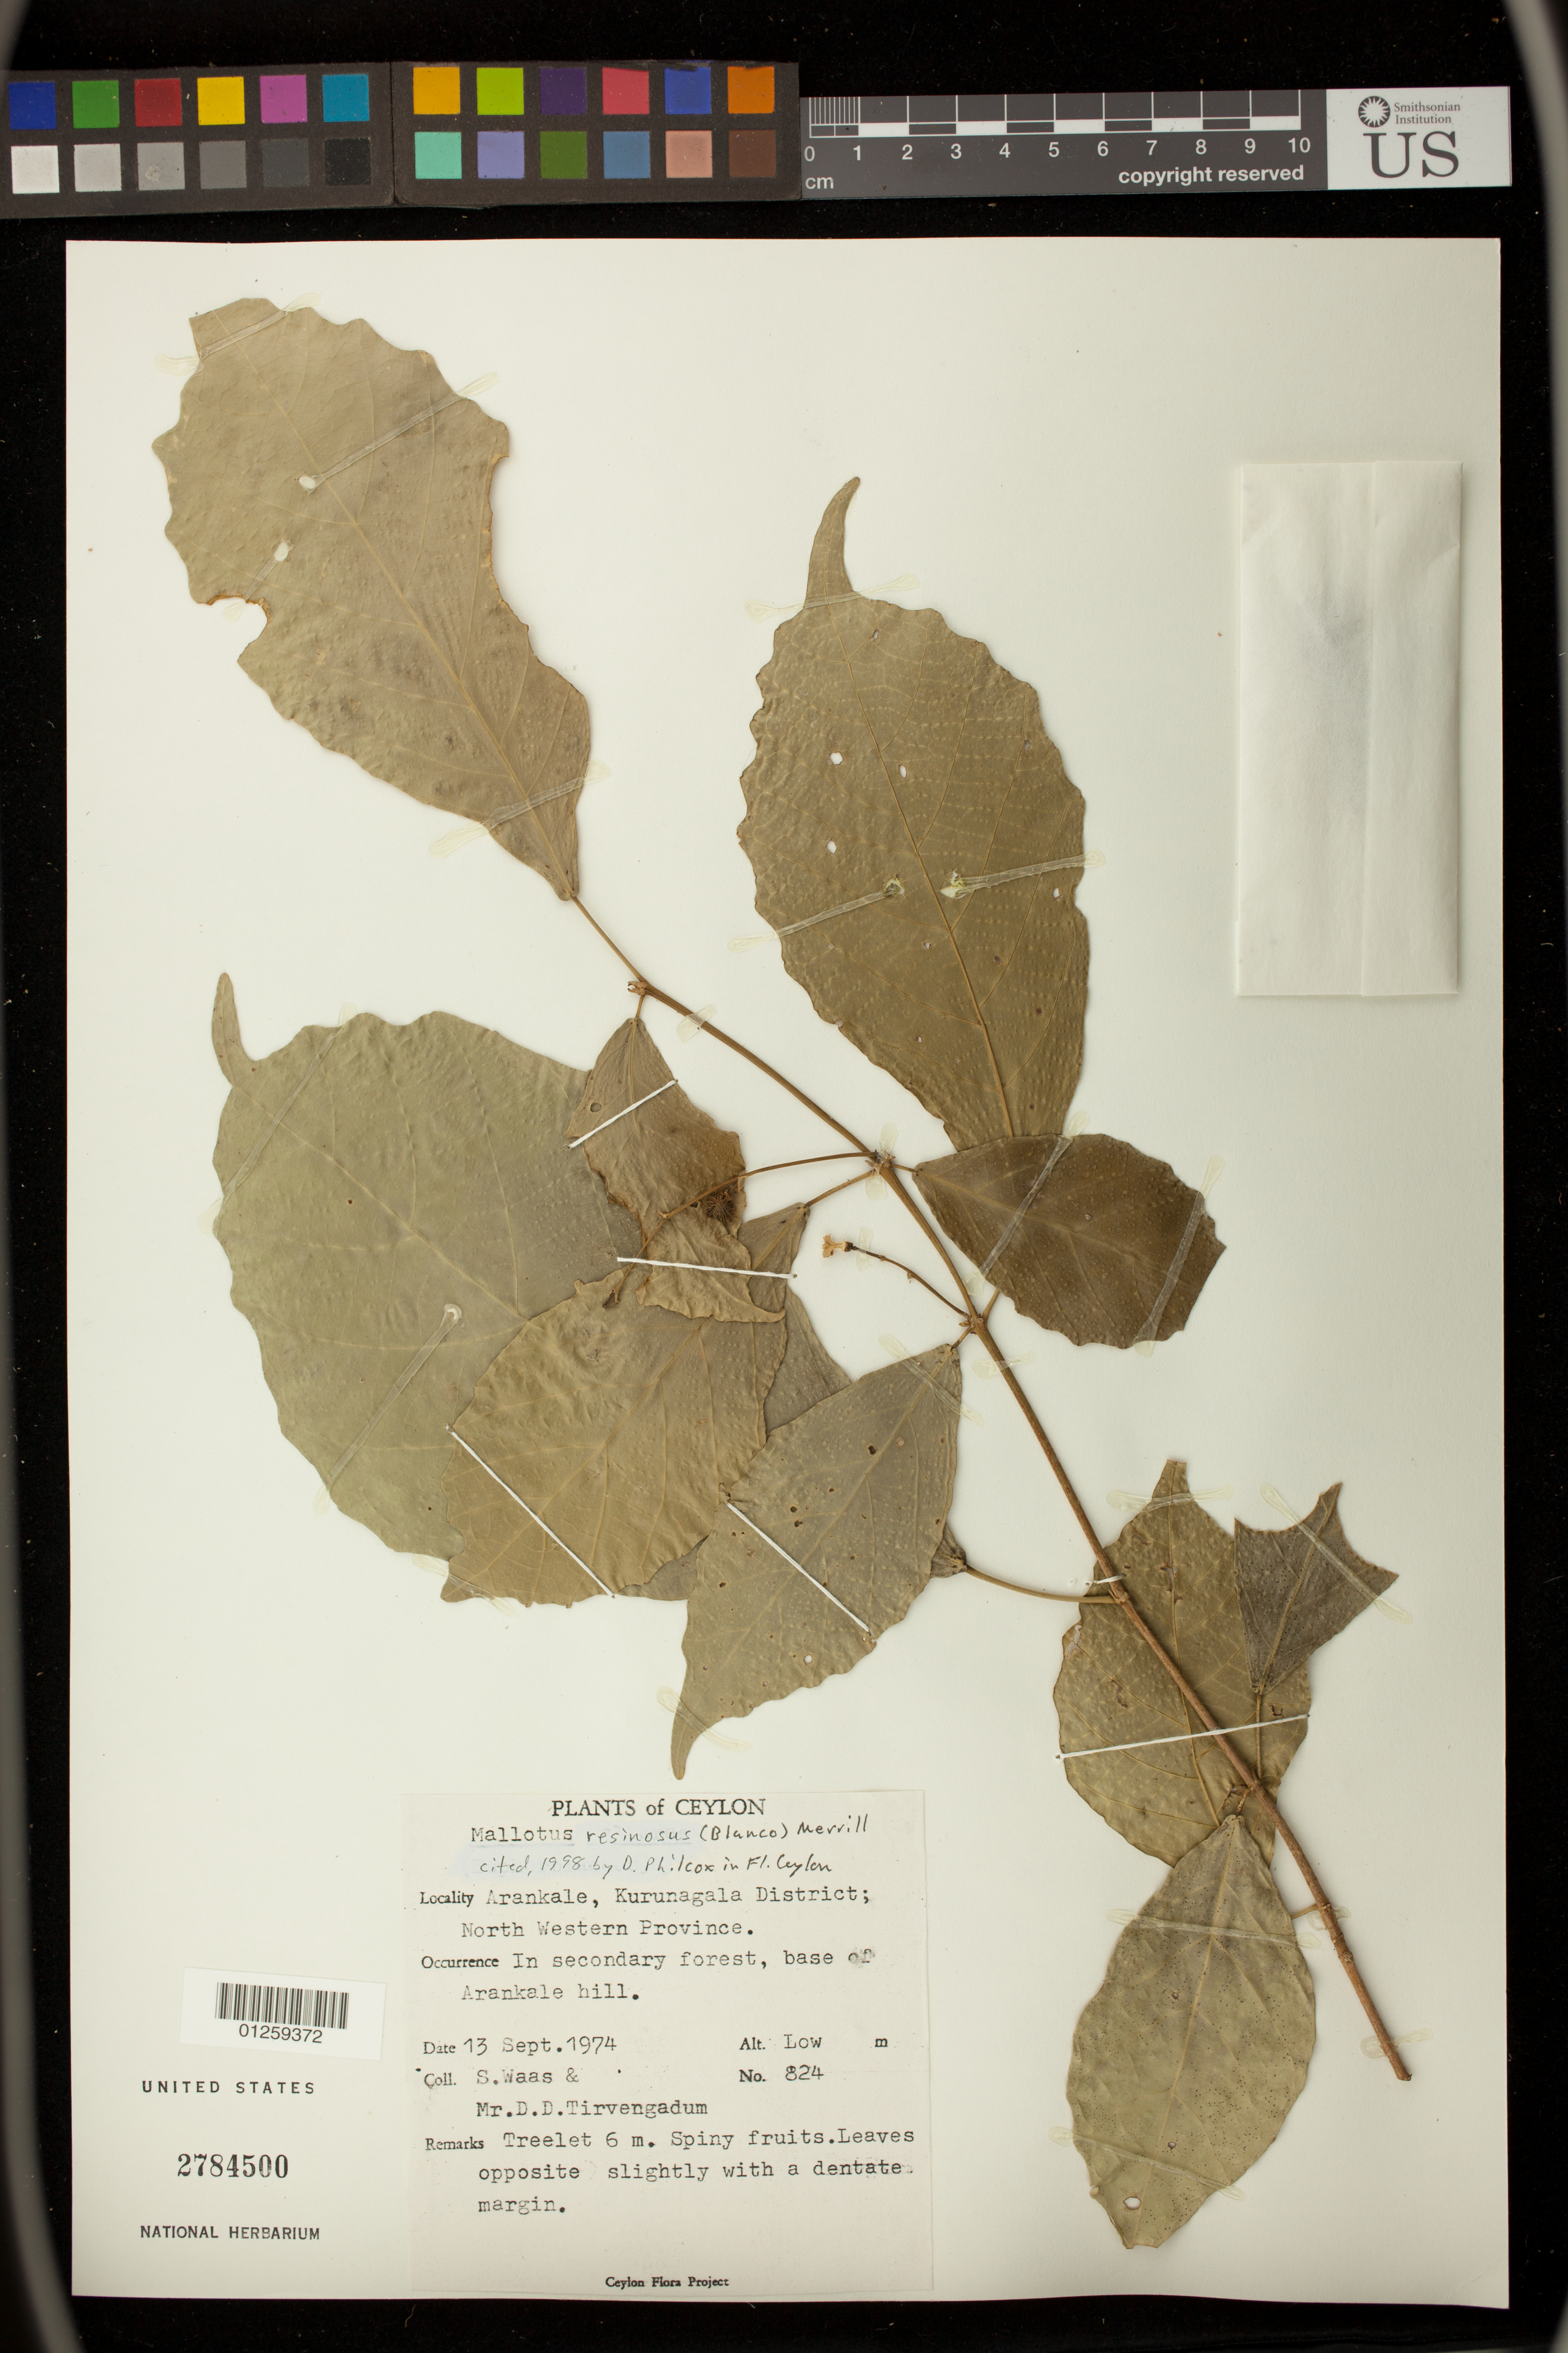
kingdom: Plantae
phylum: Tracheophyta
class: Magnoliopsida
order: Malpighiales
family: Euphorbiaceae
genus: Mallotus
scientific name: Mallotus resinosus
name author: (Blanco) Merr.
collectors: S. Waas & D. Tirvengadum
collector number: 824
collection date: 1974-09-13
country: Sri Lanka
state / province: North Western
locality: Arankale, Kurunagala District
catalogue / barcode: US 2784500